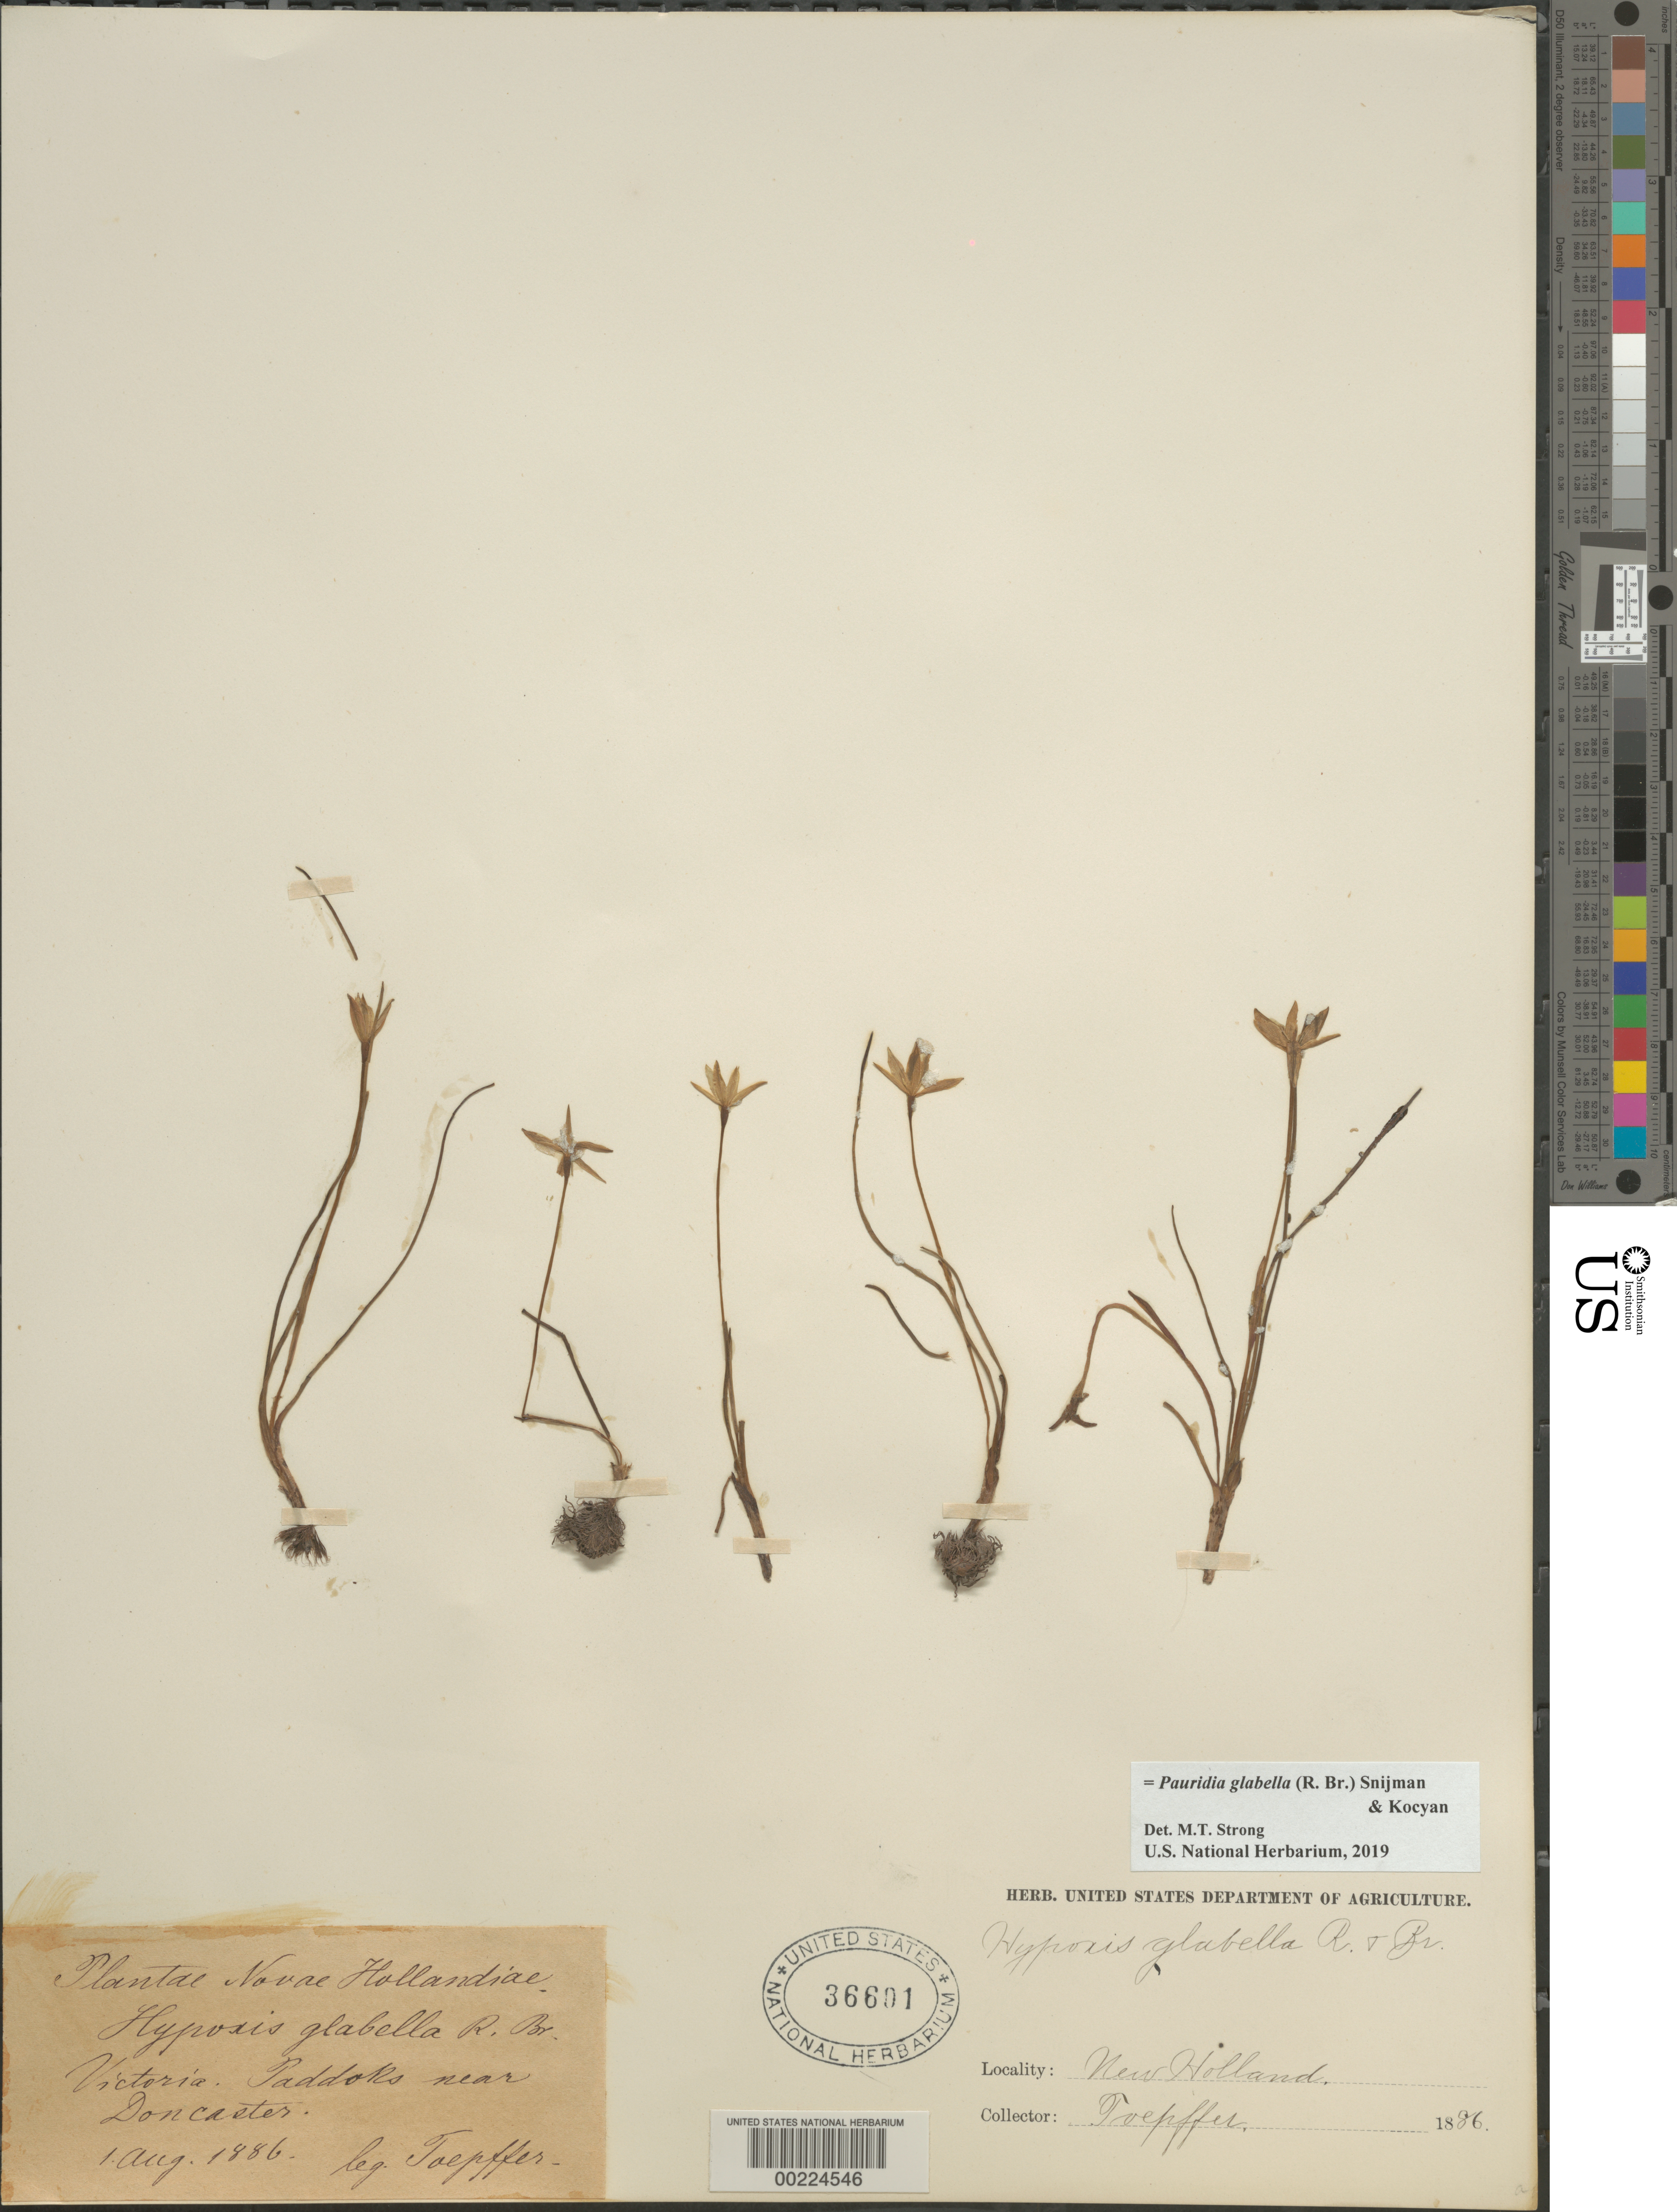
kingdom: Plantae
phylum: Tracheophyta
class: Liliopsida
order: Asparagales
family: Hypoxidaceae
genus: Pauridia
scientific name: Pauridia glabella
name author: (R. Br.) Snijman & Kocyan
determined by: Strong, Mark T., (BOT), Smithsonian Institution - National Museum of Natural History (UNITED STATES)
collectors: A. Toepffer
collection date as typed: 01 Aug 1886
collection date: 1886-08-01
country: Australia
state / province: Victoria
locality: Paddoks near doncaster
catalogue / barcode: US 36601